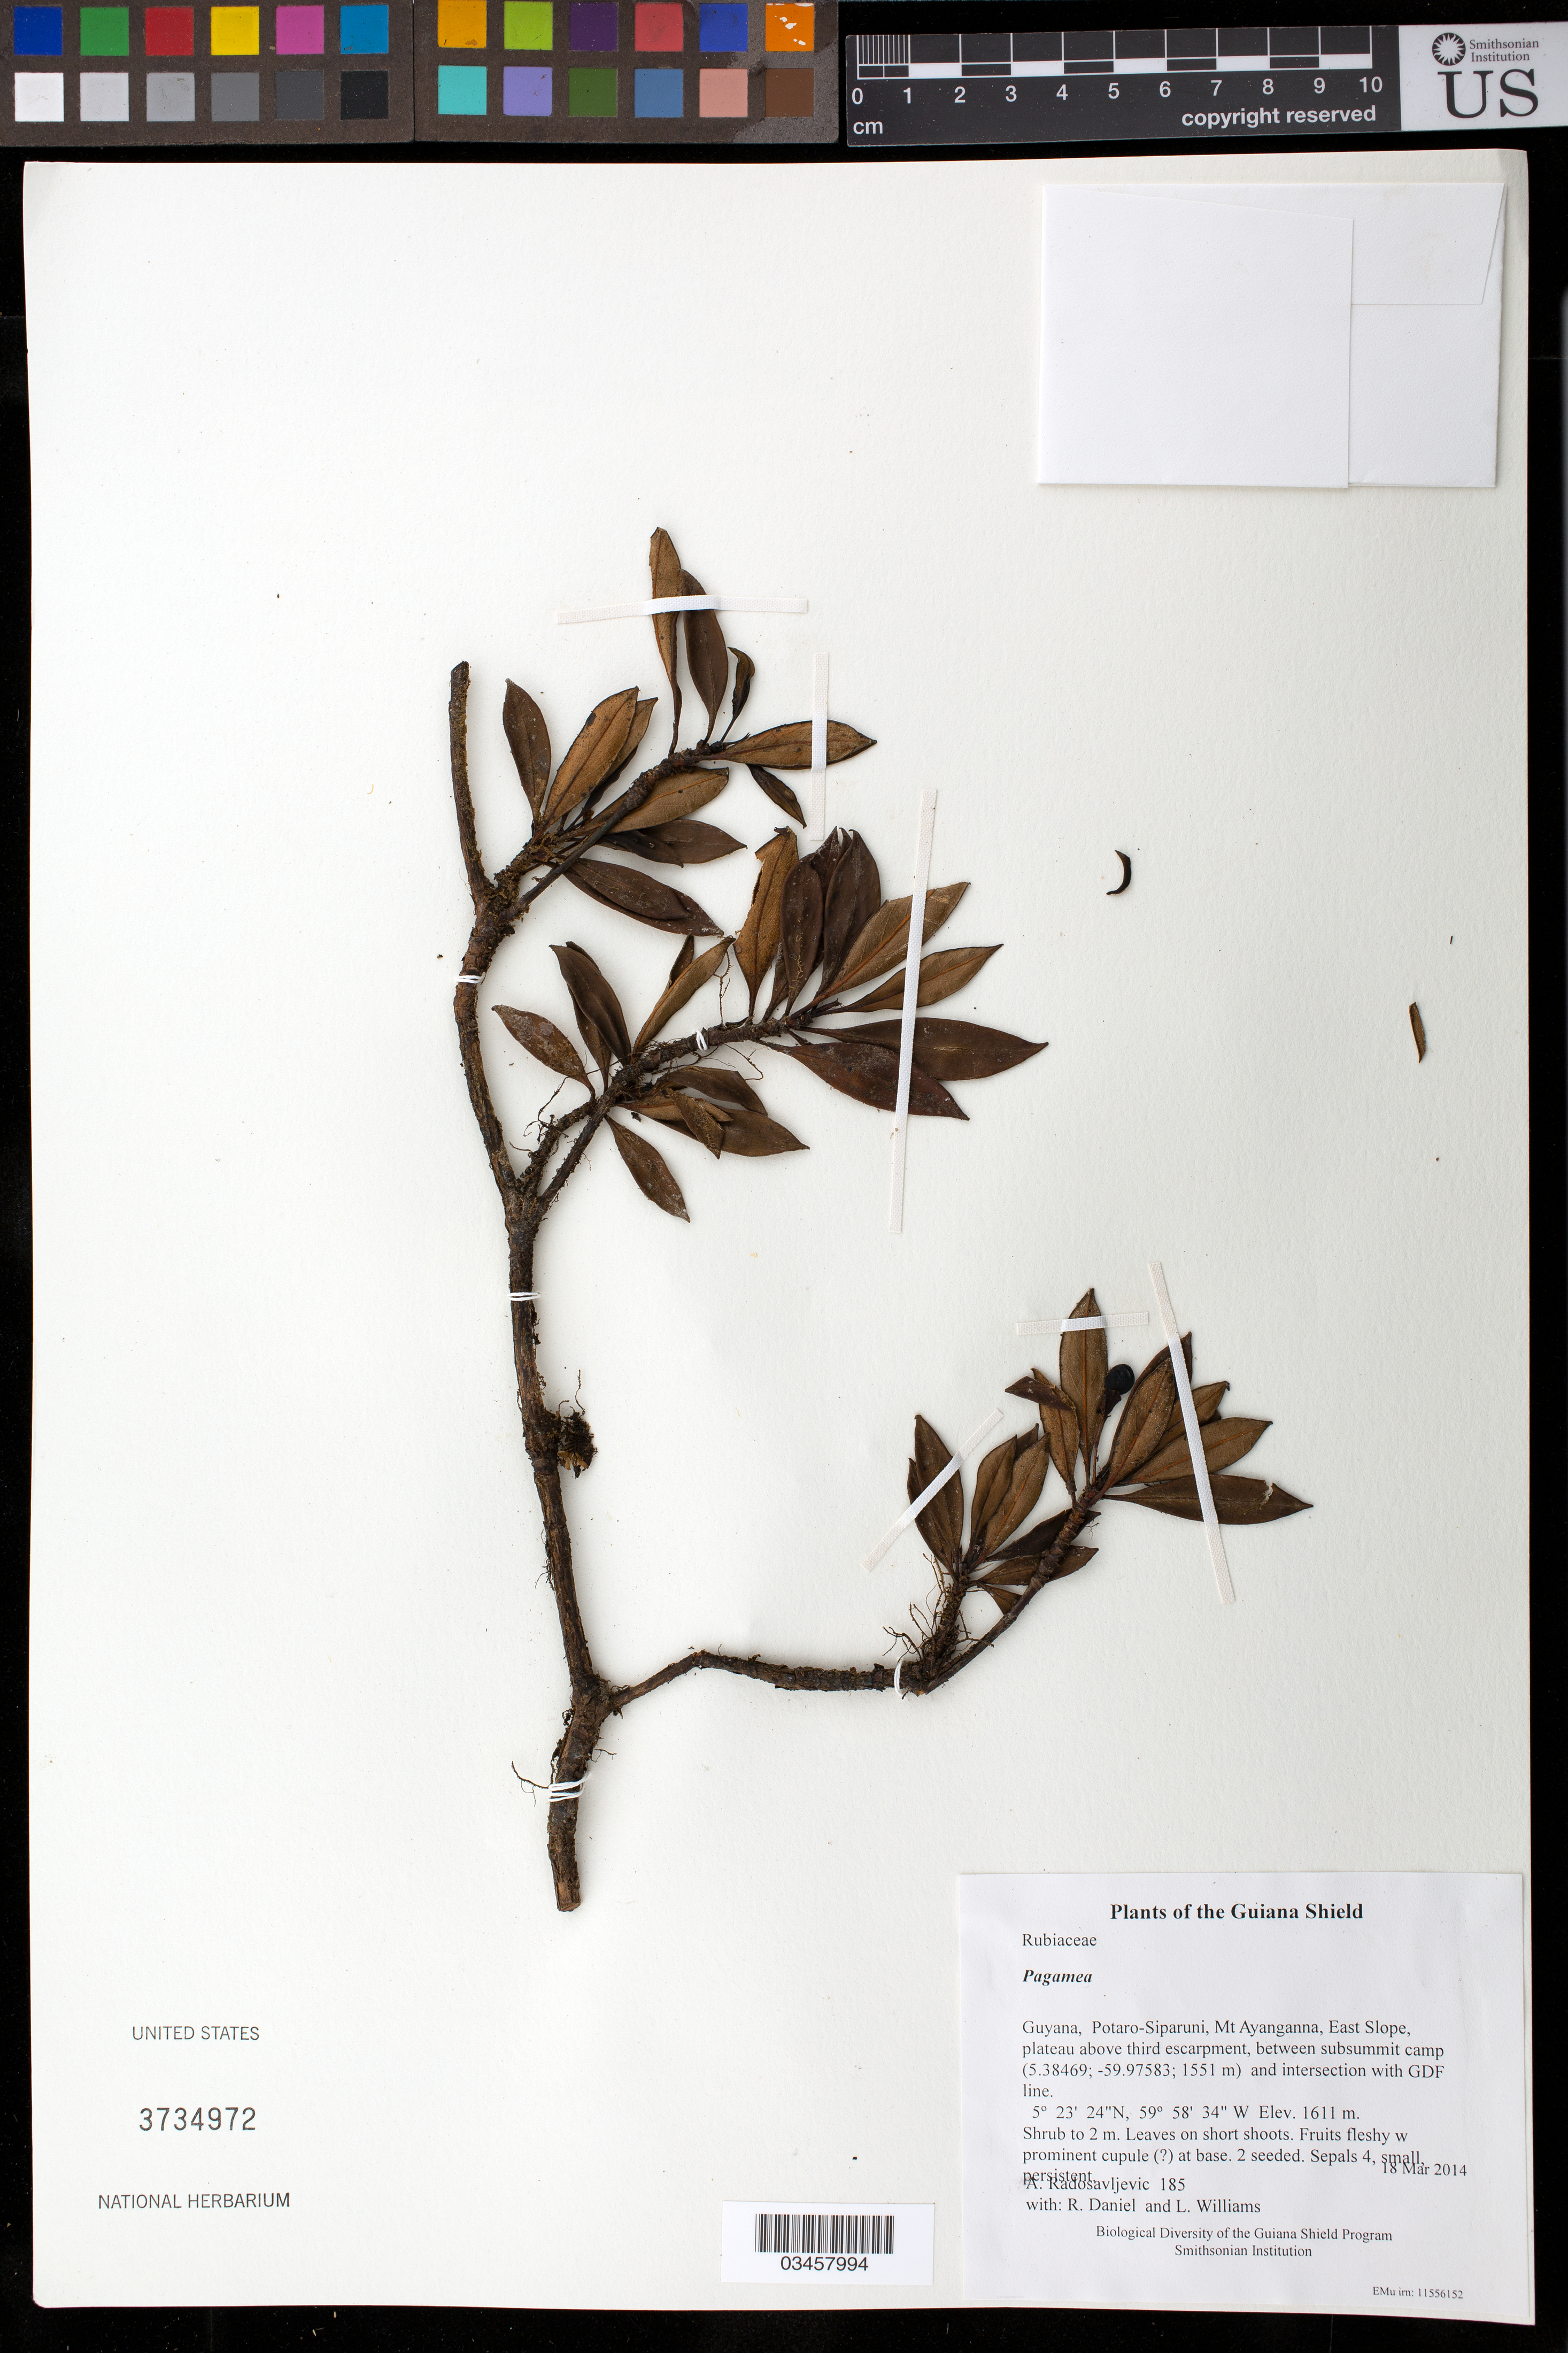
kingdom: Plantae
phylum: Tracheophyta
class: Magnoliopsida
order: Gentianales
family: Rubiaceae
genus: Pagamea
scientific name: Pagamea sp.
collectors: A. Radosavljevic, R. Daniel & L. Williams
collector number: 185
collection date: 2014-03-18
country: Guyana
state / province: Potaro-Siparuni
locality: Mt Ayanganna, East Slope, plateau above third escarpment, between subsummit camp (5.38469; -59.97583; 1551 m) and intersection with GDF line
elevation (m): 1611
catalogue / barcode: US 3734972